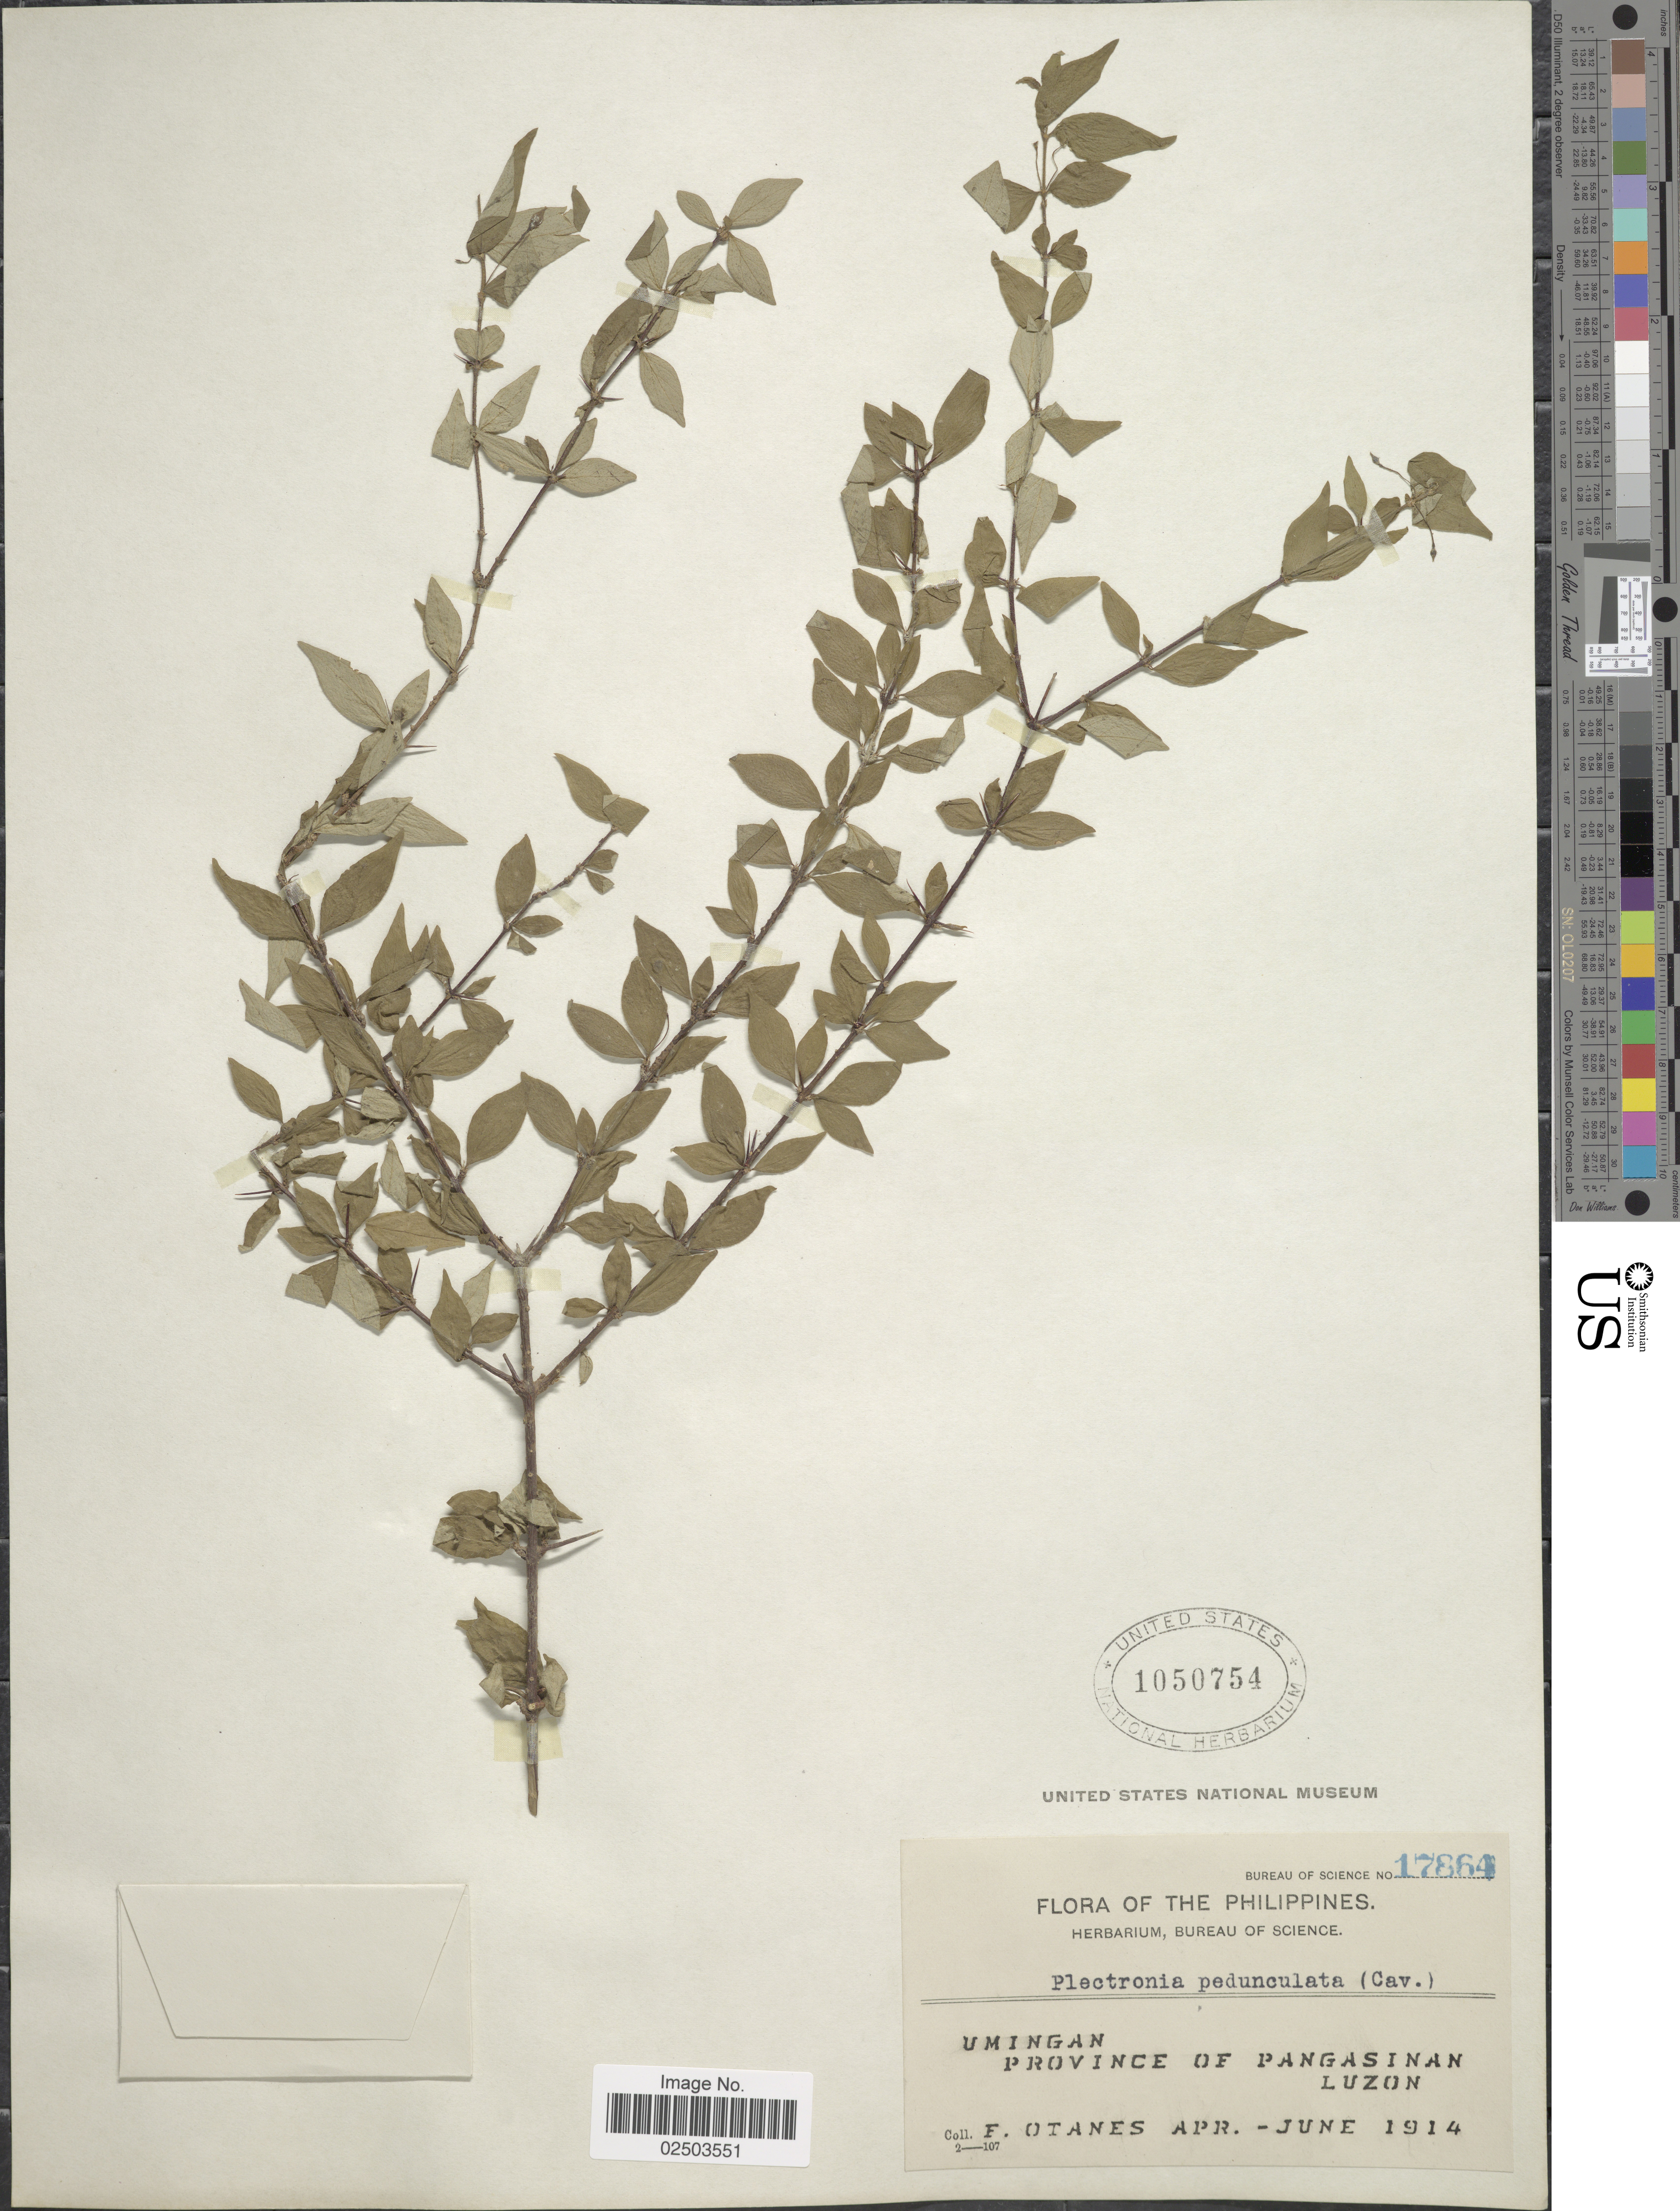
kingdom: Plantae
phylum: Tracheophyta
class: Magnoliopsida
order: Gentianales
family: Rubiaceae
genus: Canthium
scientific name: Canthium pedunculare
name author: Cav.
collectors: F. Q. Otanes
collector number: Bureau of Science 17864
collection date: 1914-04/1914-06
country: Philippines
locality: Umingan, Province of Pangasinan, Luzon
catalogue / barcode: US 1050754